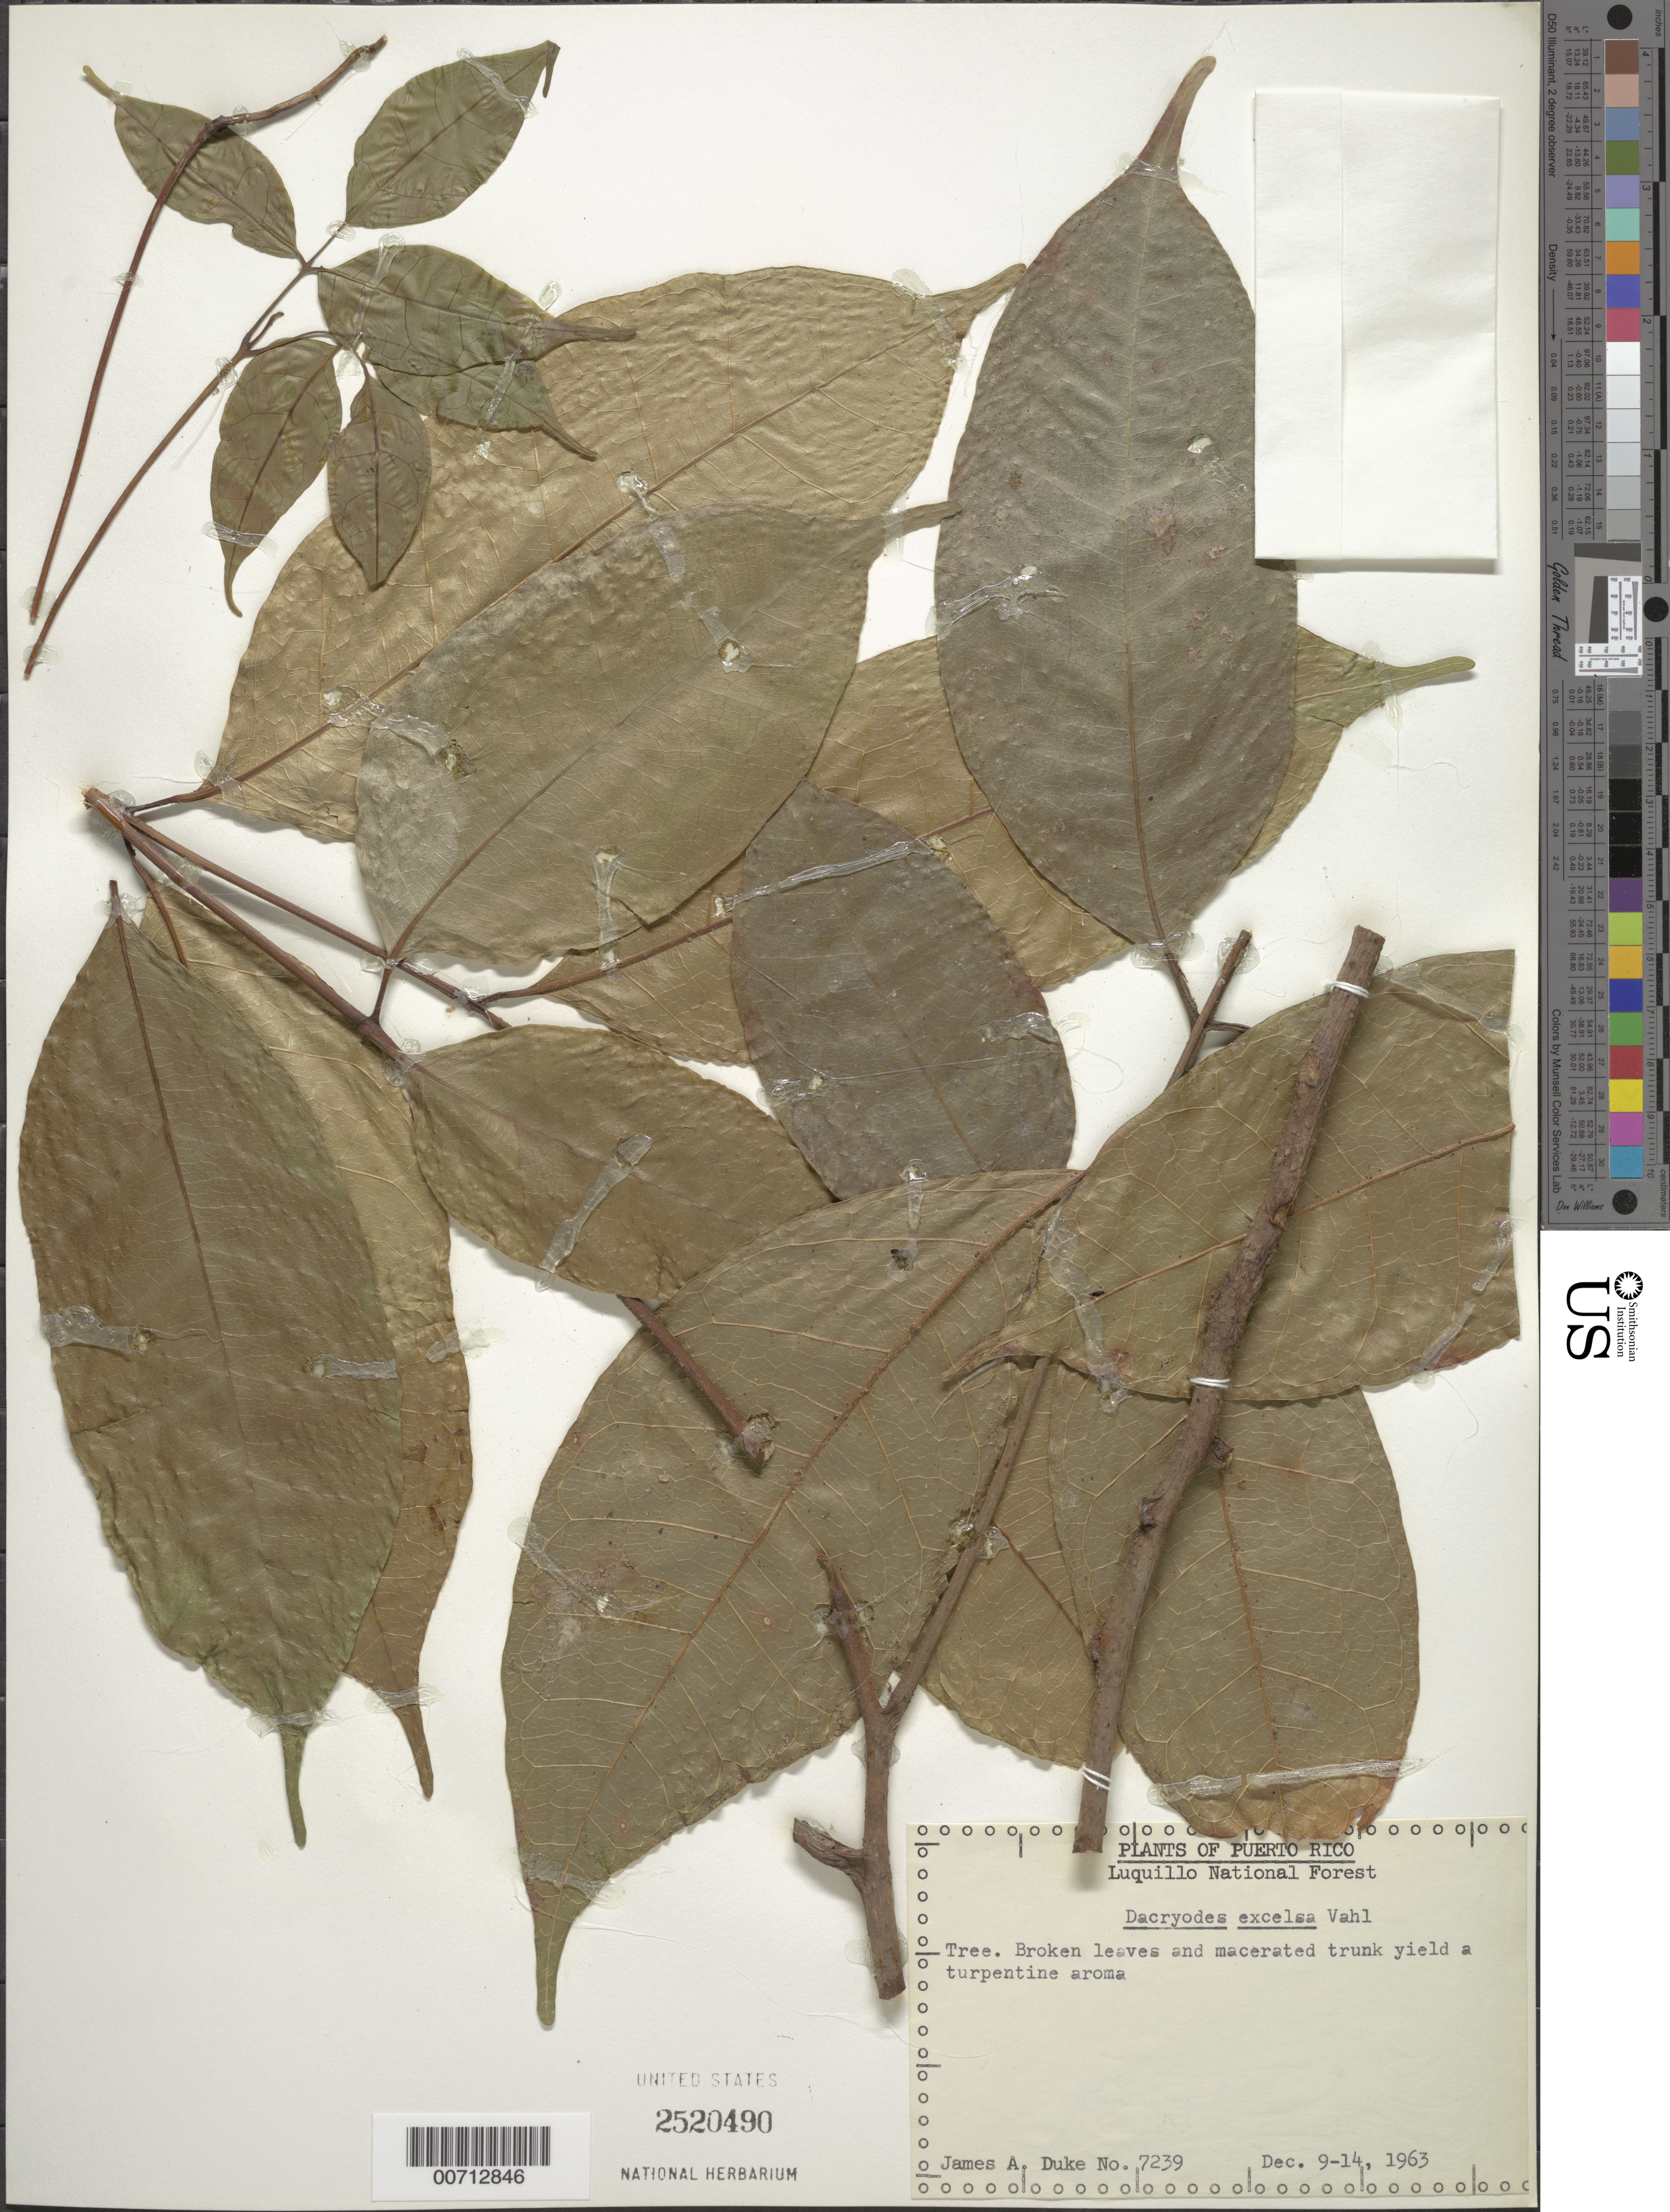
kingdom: Plantae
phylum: Tracheophyta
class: Magnoliopsida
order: Sapindales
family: Burseraceae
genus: Dacryodes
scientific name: Dacryodes excelsa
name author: Vahl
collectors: J. A. Duke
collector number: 7239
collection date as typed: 09 Dec 1963 to 14 Dec 1963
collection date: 1963-12-09/1963-12-14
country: Puerto Rico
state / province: Luquillo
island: Greater Antilles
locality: Luquillo Natl. Forest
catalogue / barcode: US 2520490